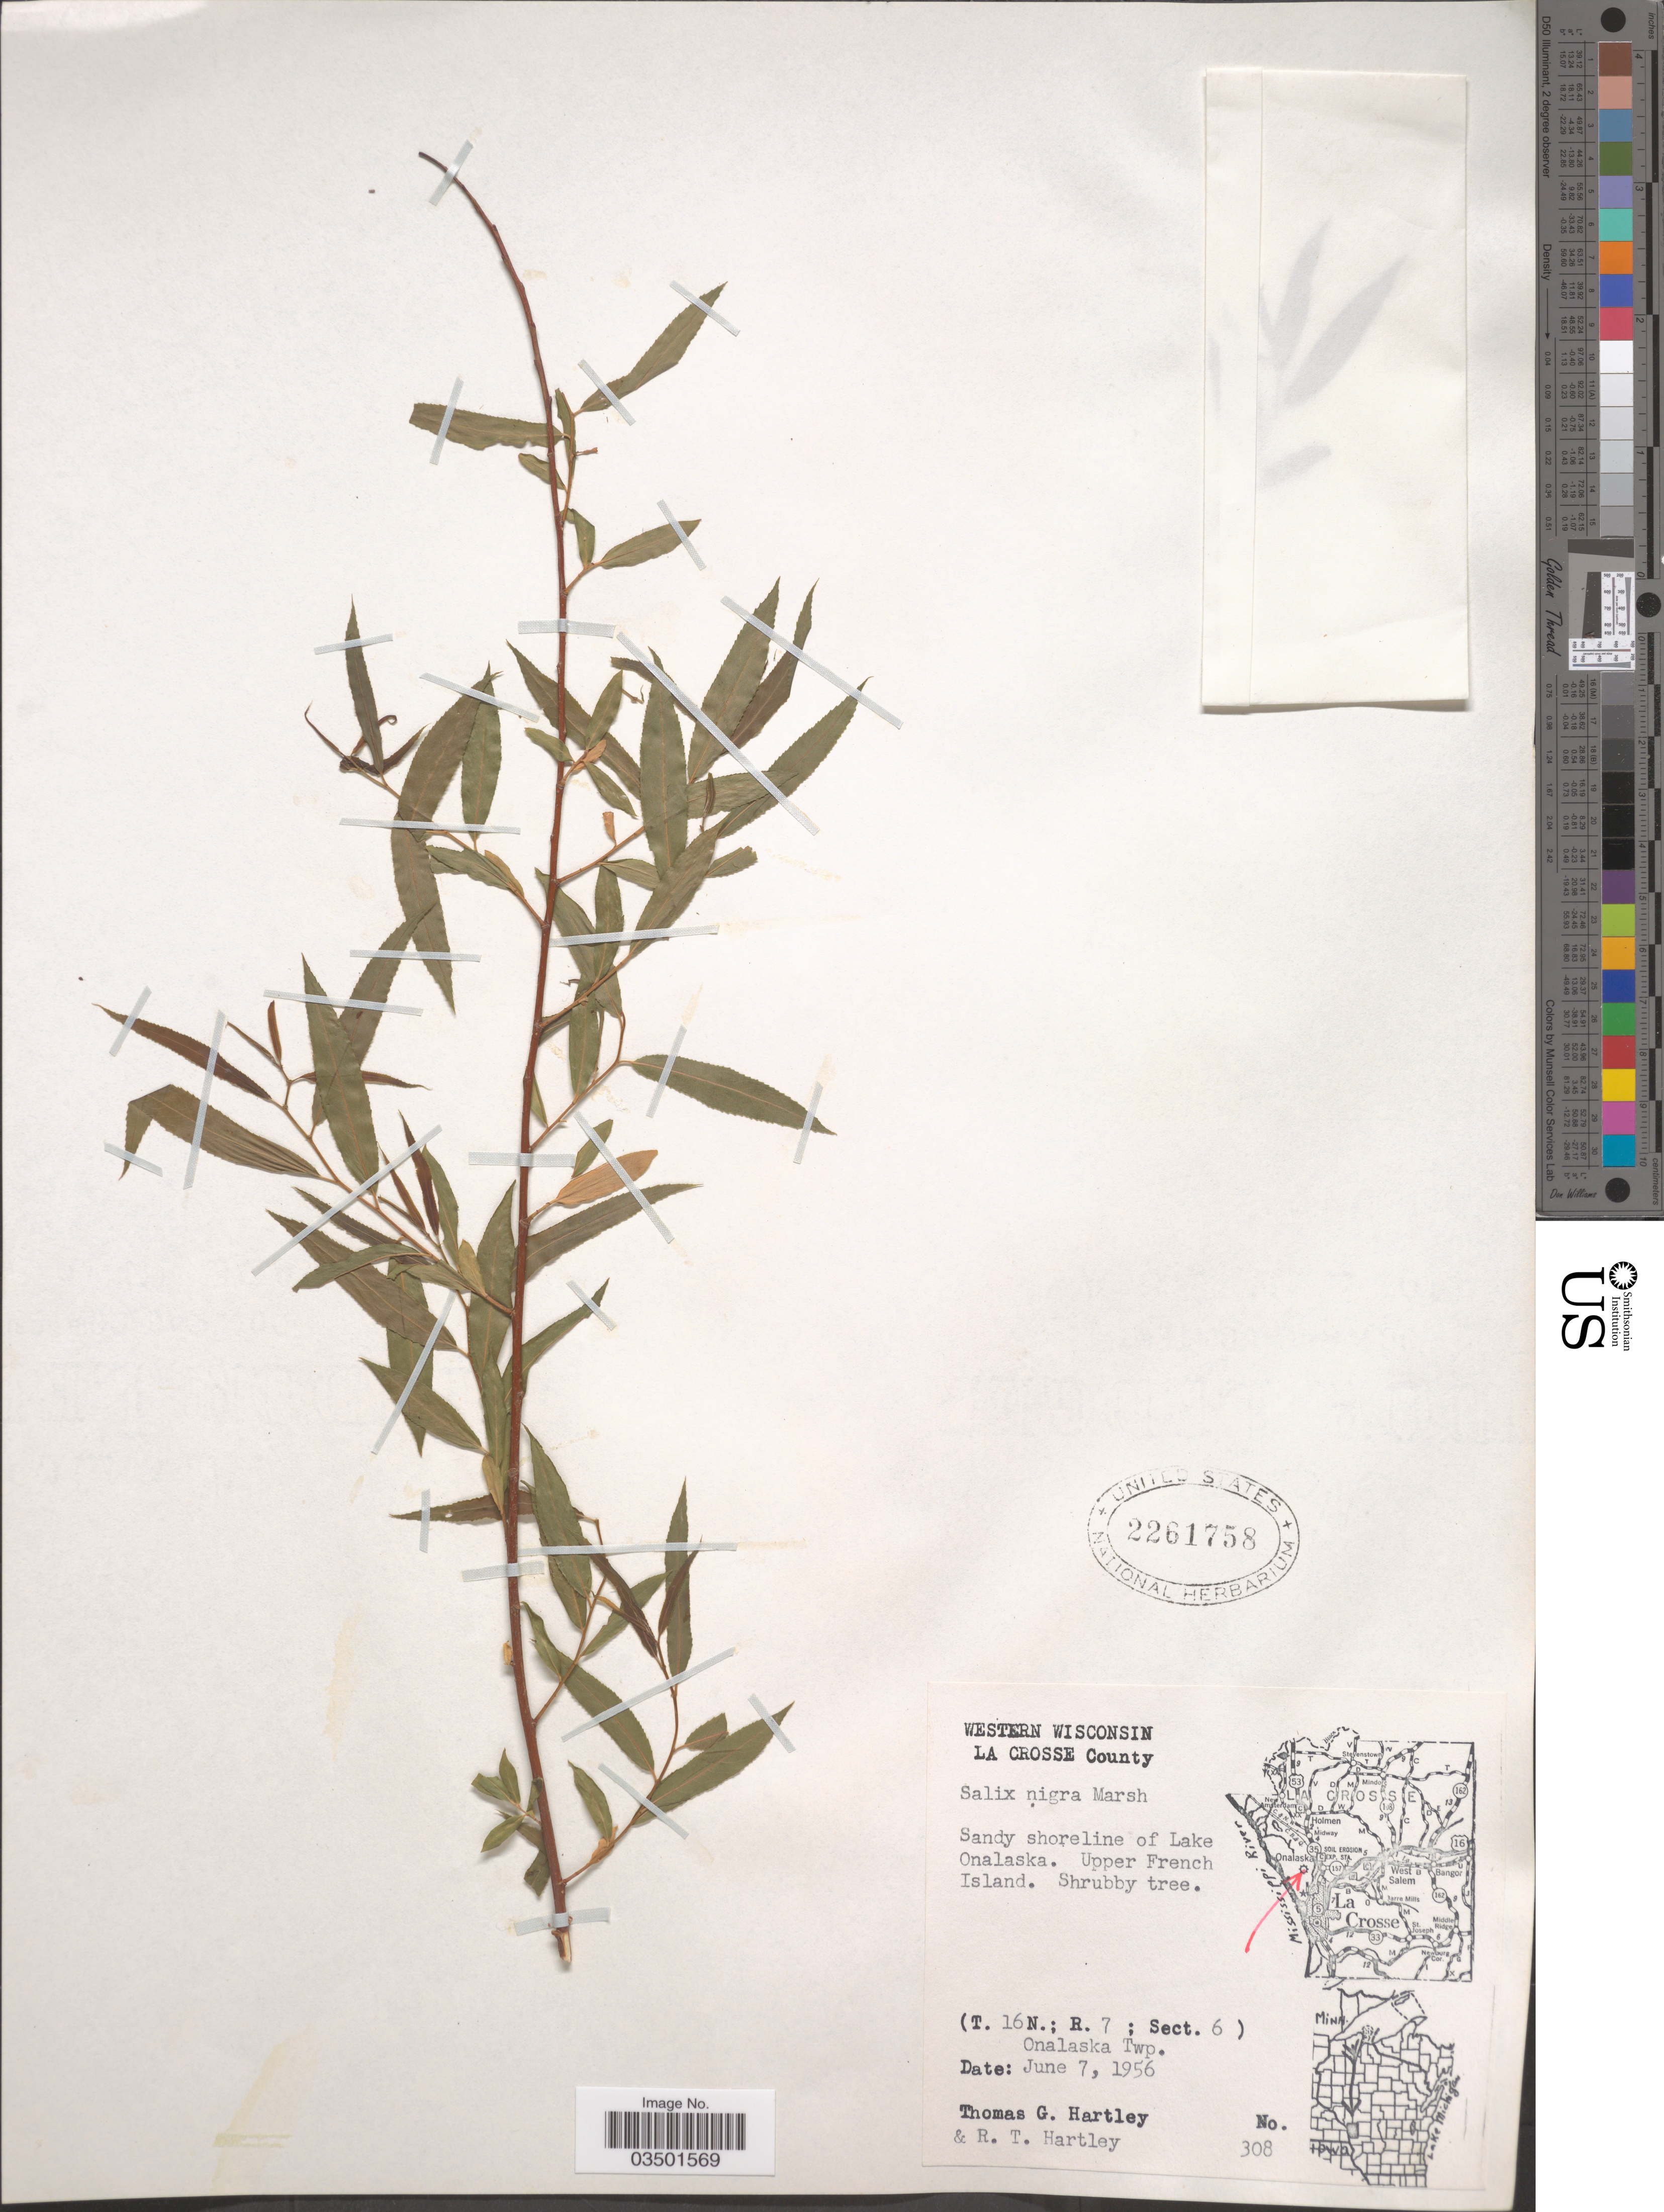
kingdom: Plantae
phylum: Tracheophyta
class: Magnoliopsida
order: Malpighiales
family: Salicaceae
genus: Salix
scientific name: Salix nigra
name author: Marshall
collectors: T. G. Hartley & R. T. Hartley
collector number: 308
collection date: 1956-06-07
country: United States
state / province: Wisconsin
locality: Western Wisconsin. La Crosse County. Sandy shoreline of Lake Onalaska. Upper French Island. (T. 16N.; R. 7 ; Sect. 6). Onalaska Twp.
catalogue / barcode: US 2261758